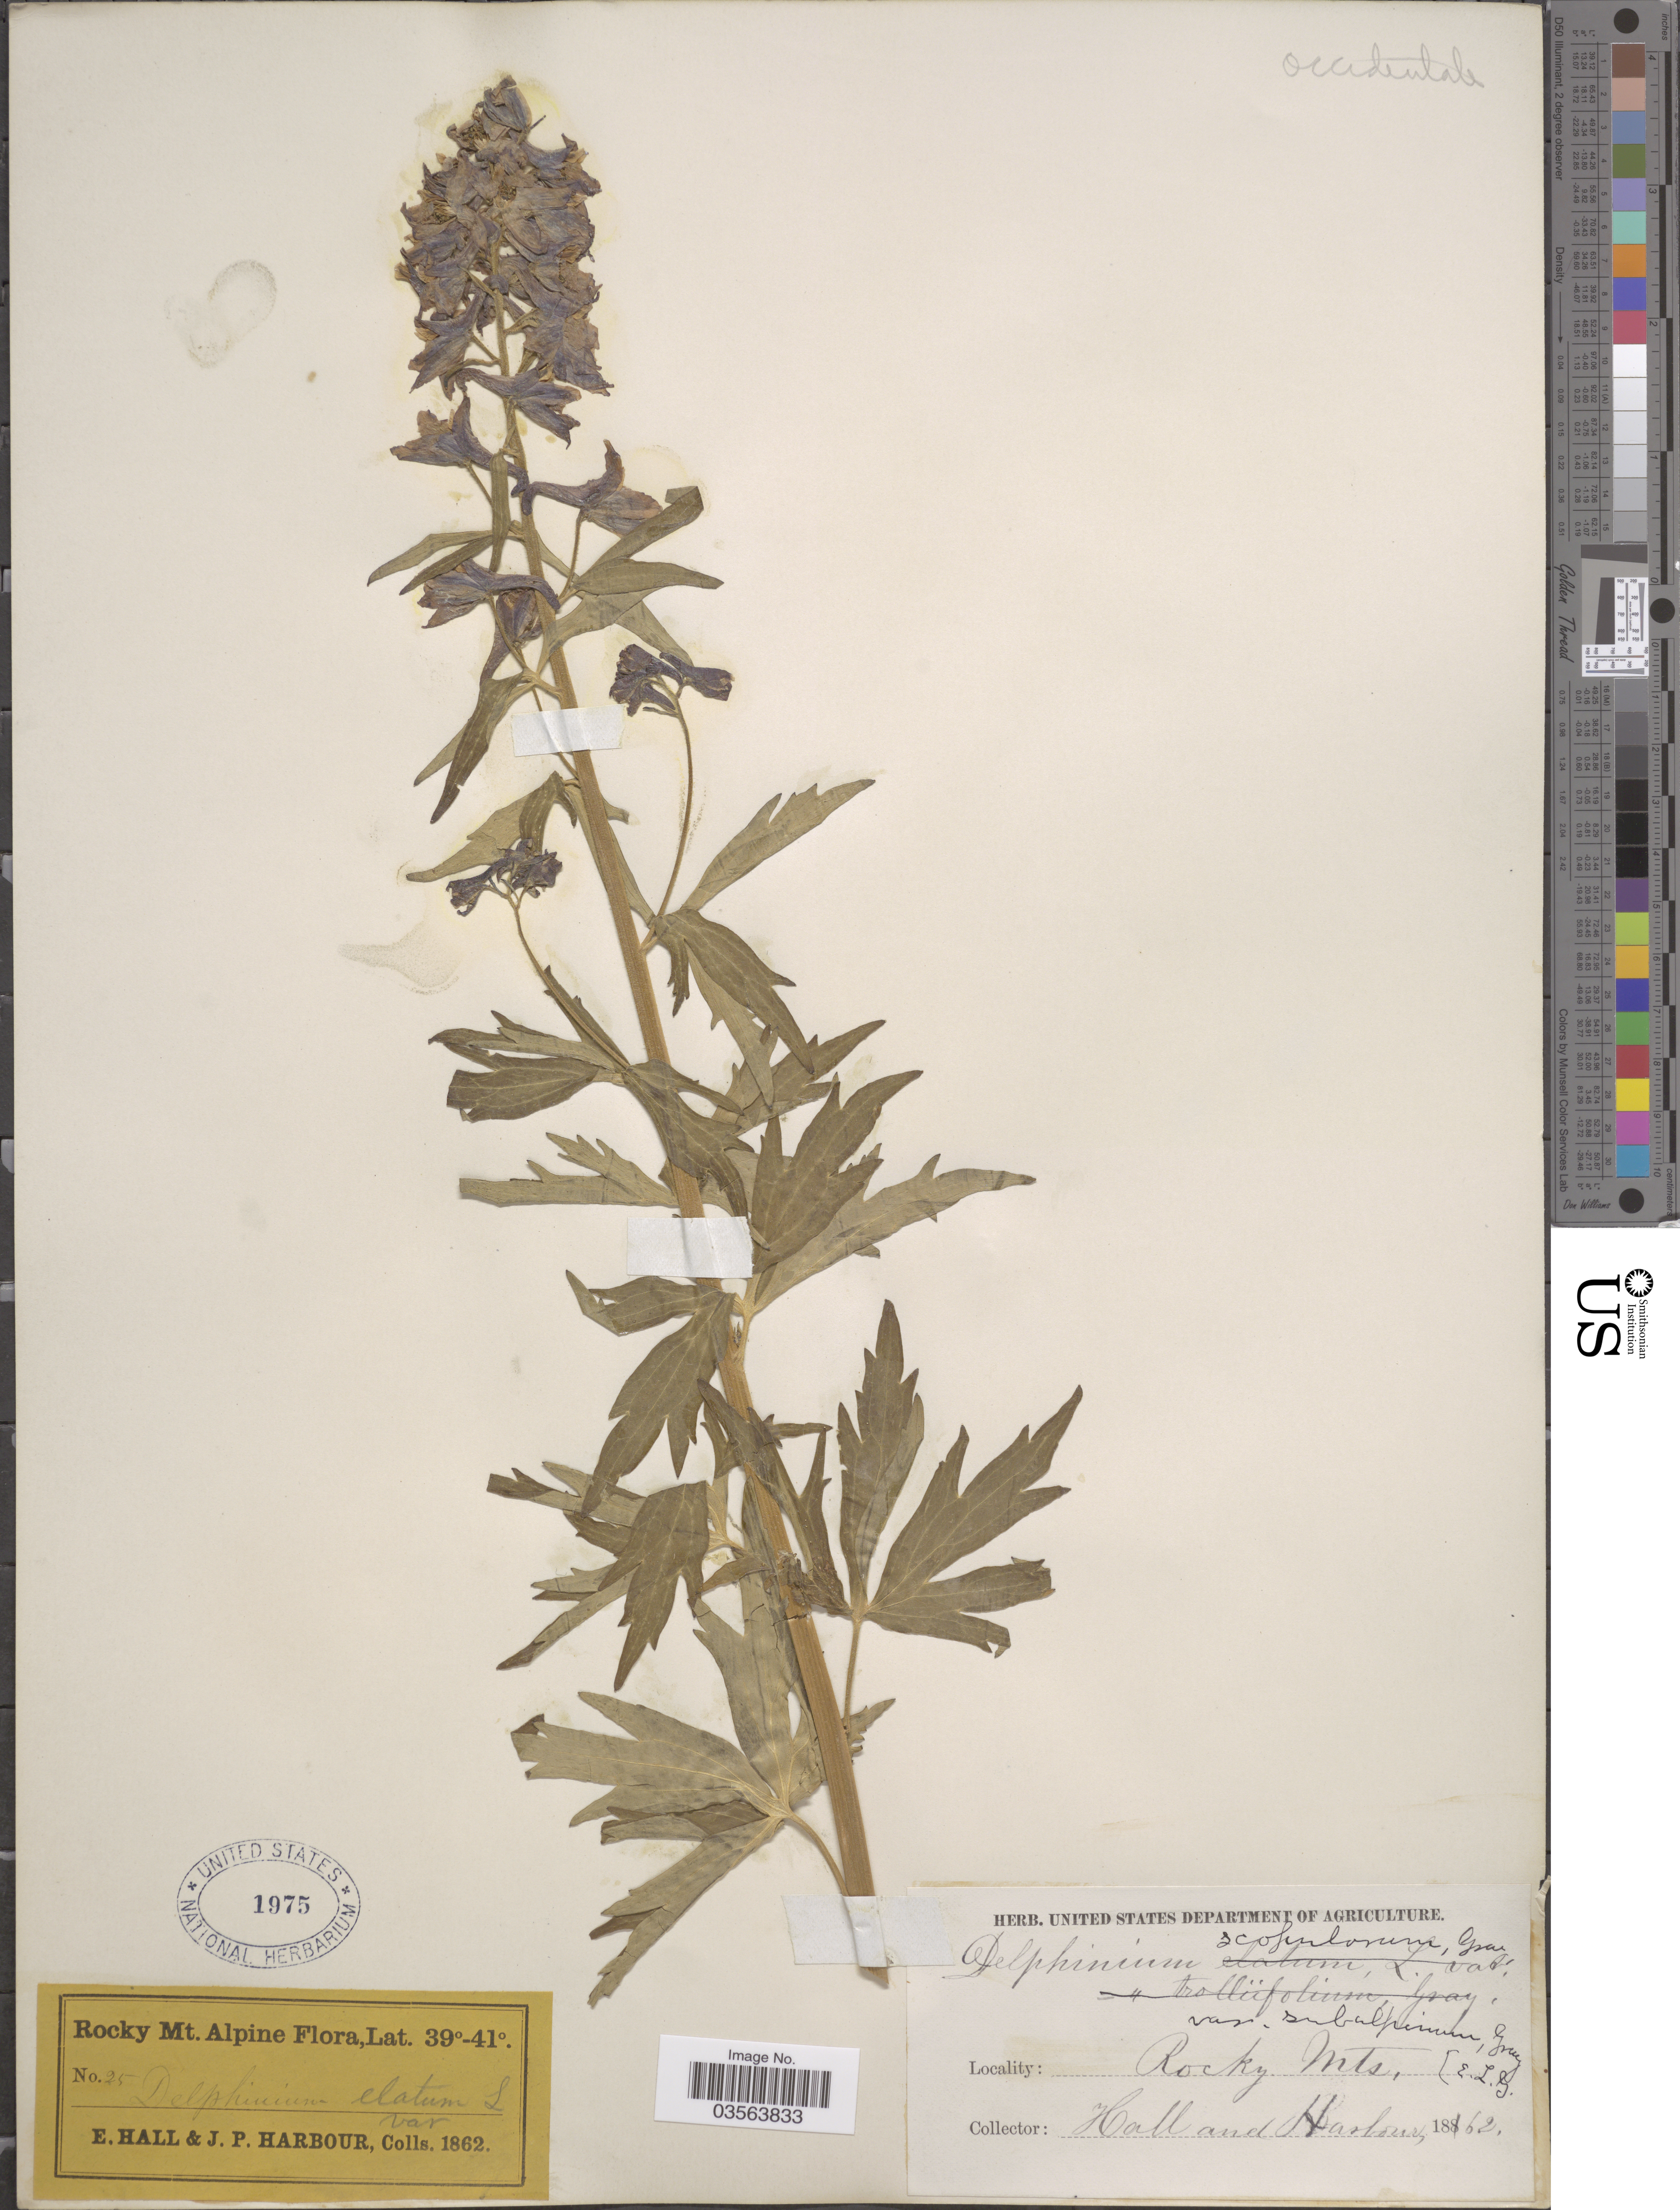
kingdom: Plantae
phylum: Tracheophyta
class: Magnoliopsida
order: Ranunculales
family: Ranunculaceae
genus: Delphinium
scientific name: Delphinium x occidentale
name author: (S. Watson) S. Watson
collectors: E. Hall & J. Harbour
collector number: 25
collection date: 1862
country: United States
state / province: Colorado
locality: Rocky Mt. Alpine. Rocky Mts.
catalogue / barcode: US 1975